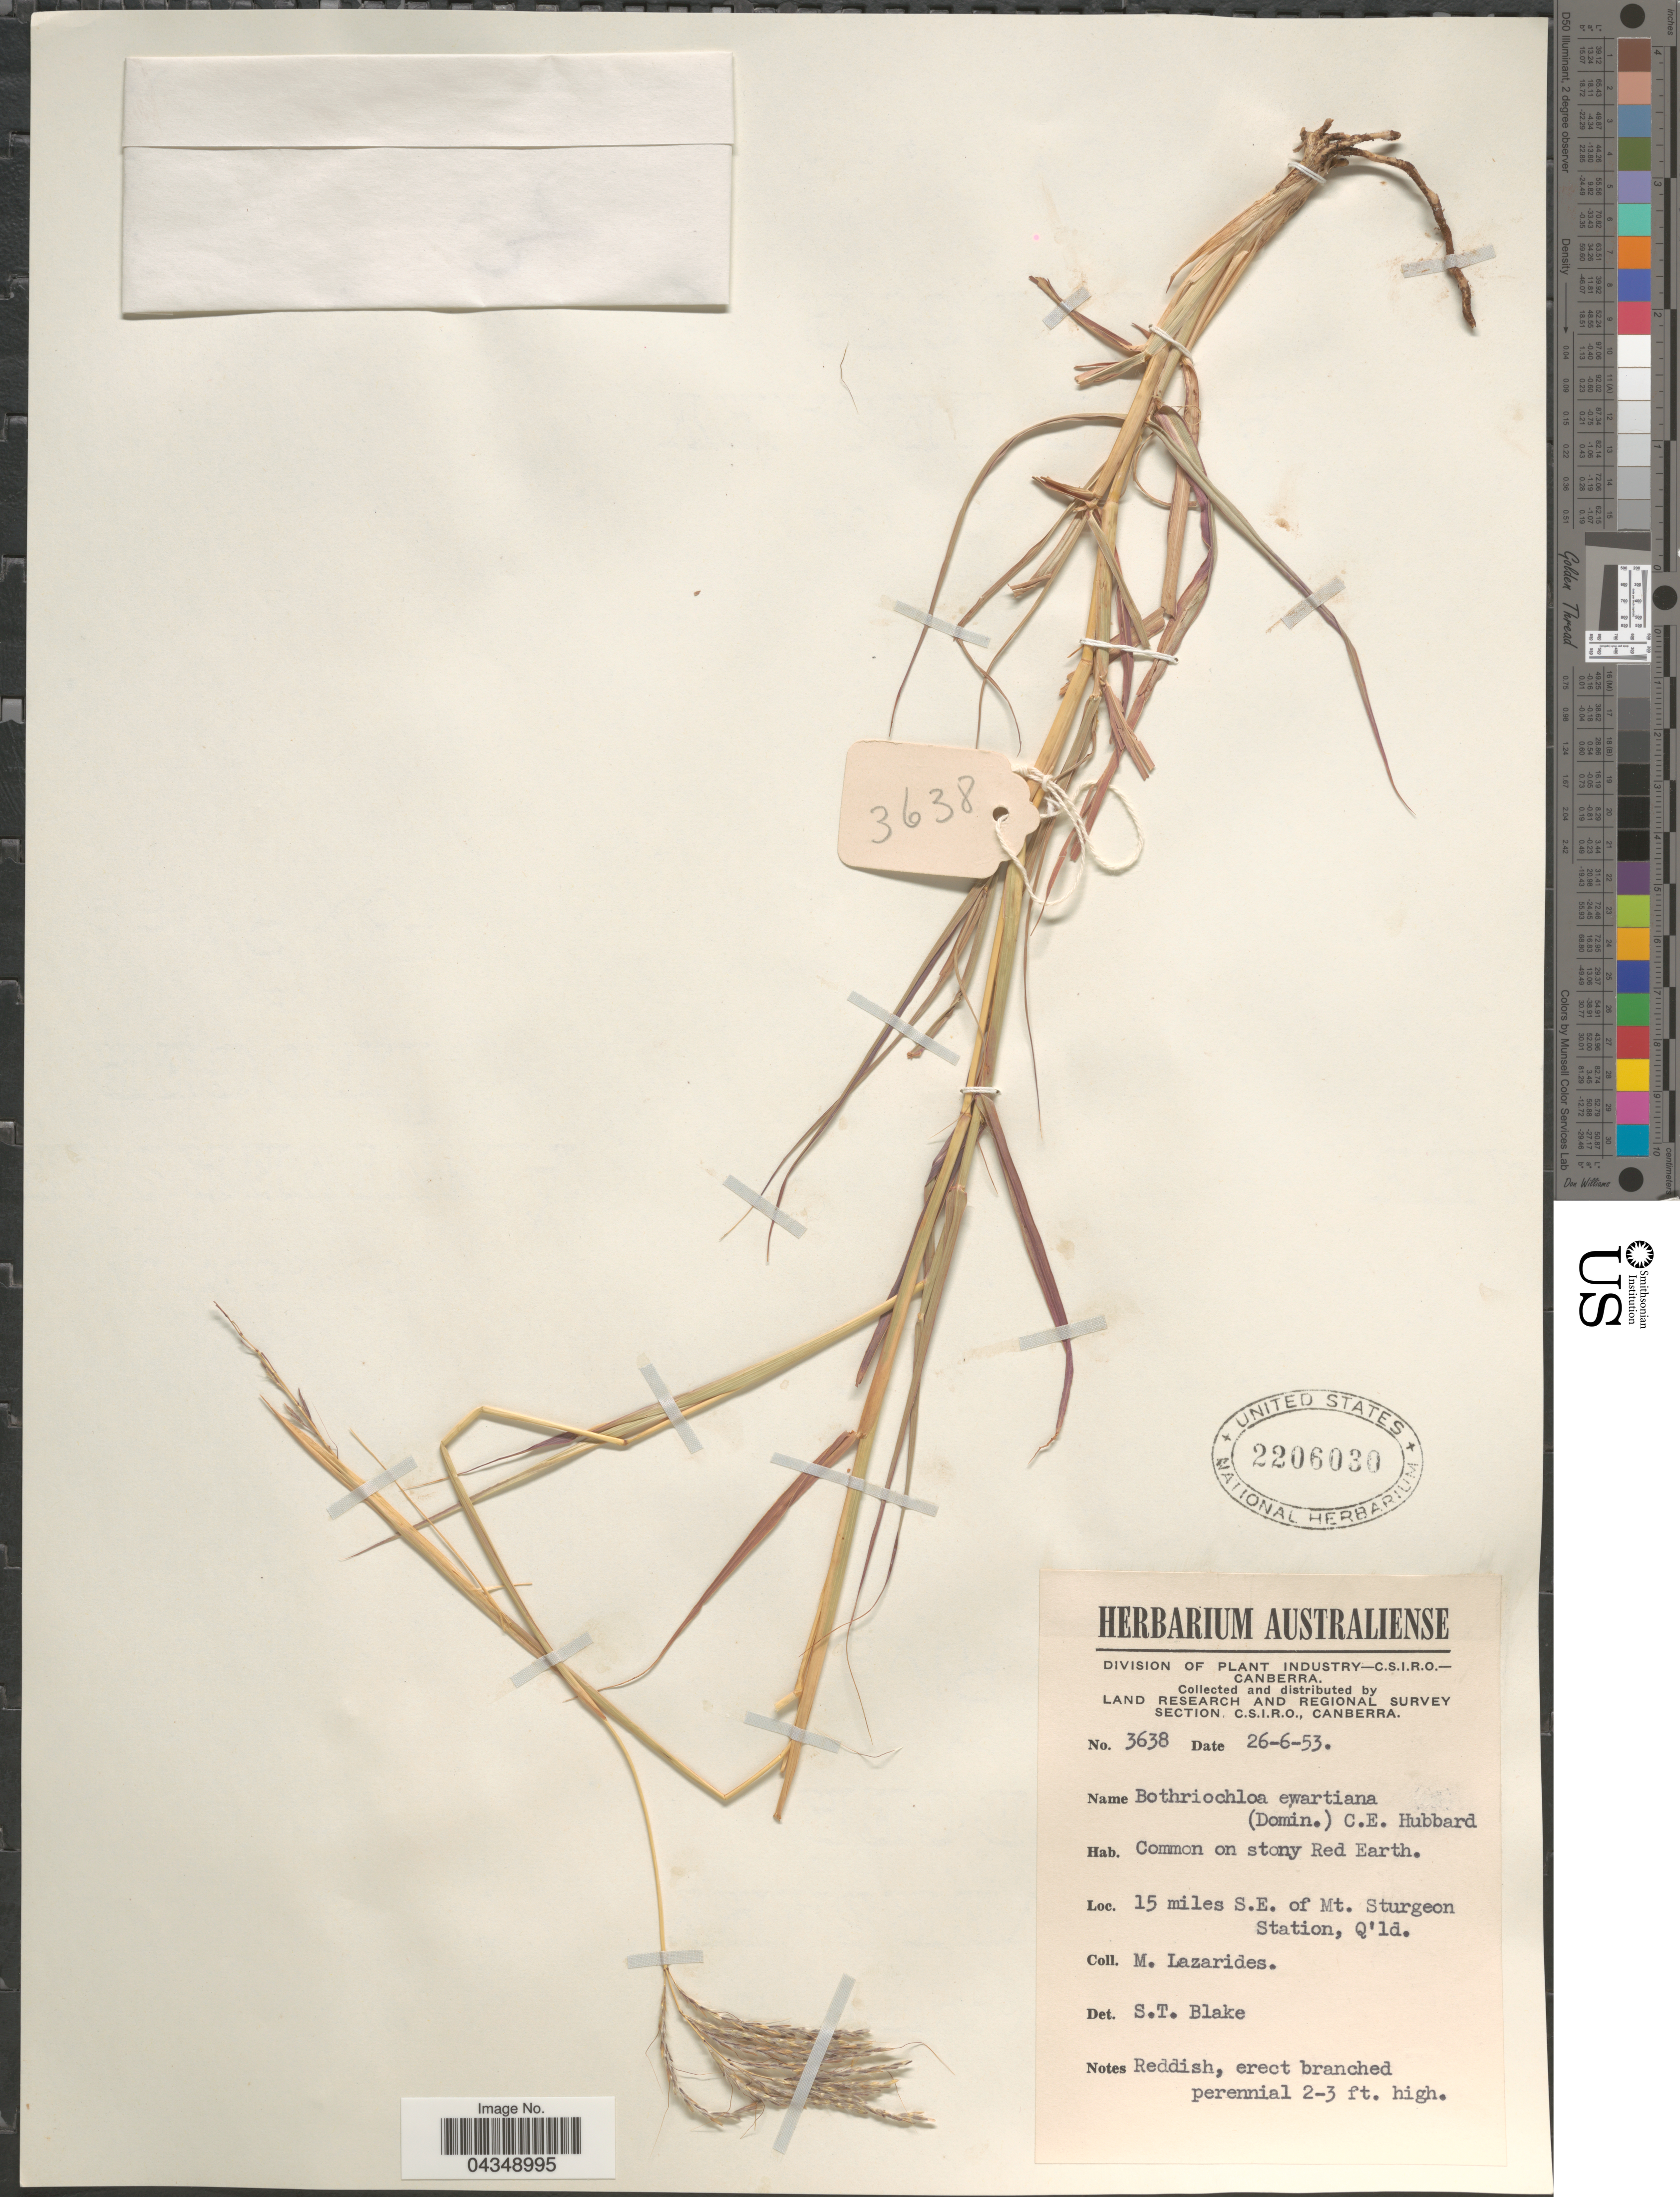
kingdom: Plantae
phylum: Tracheophyta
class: Liliopsida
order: Poales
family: Poaceae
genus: Bothriochloa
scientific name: Bothriochloa ewartiana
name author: (Domin) C. E. Hubb.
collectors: M. Lazarides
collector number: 3638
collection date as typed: Transcribed d/m/y: 26/6/53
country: Australia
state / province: Queensland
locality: Land Research and Regional Survey Section. 15 miles S.E. of Mt. Sturgeon Station, Q'ld.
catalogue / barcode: US 2206030